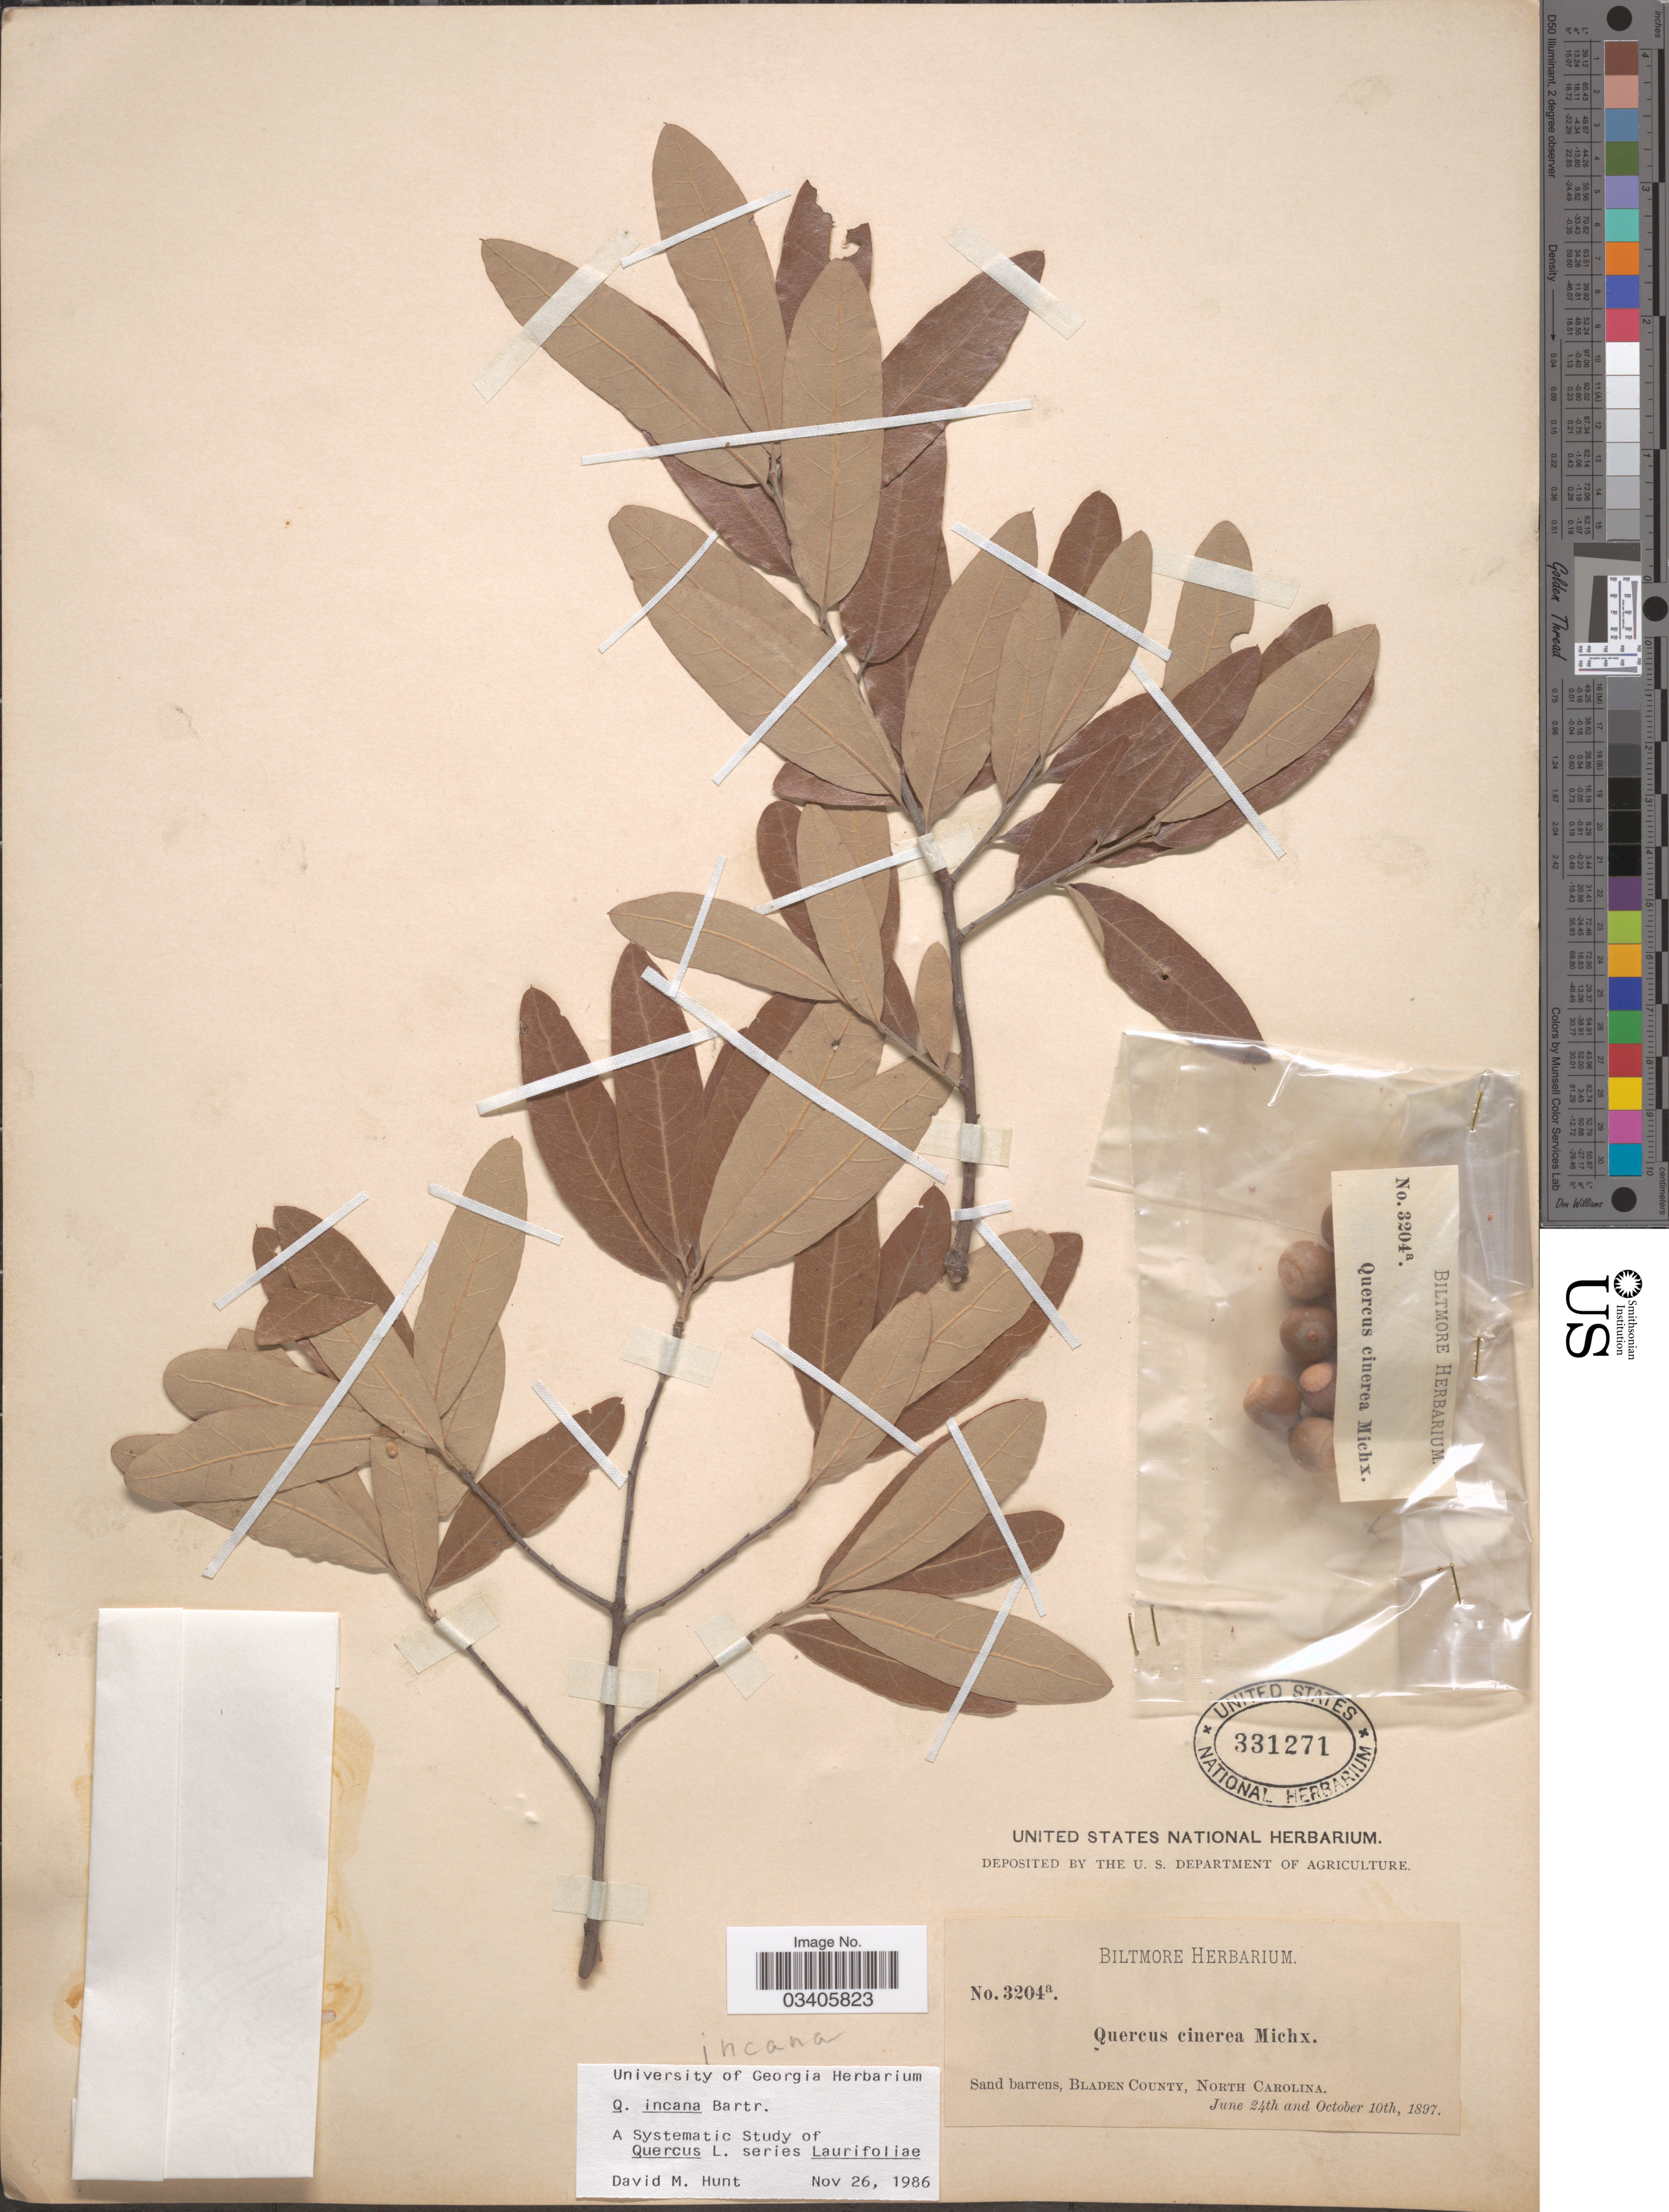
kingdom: Plantae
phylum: Tracheophyta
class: Magnoliopsida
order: Fagales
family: Fagaceae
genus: Quercus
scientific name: Quercus incana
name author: W. Bartram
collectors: ex herb. Biltmore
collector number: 3204a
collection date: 1897-06-24/1897-10-10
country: United States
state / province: North Carolina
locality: Sand barrens, Bladen County.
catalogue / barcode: US 331271